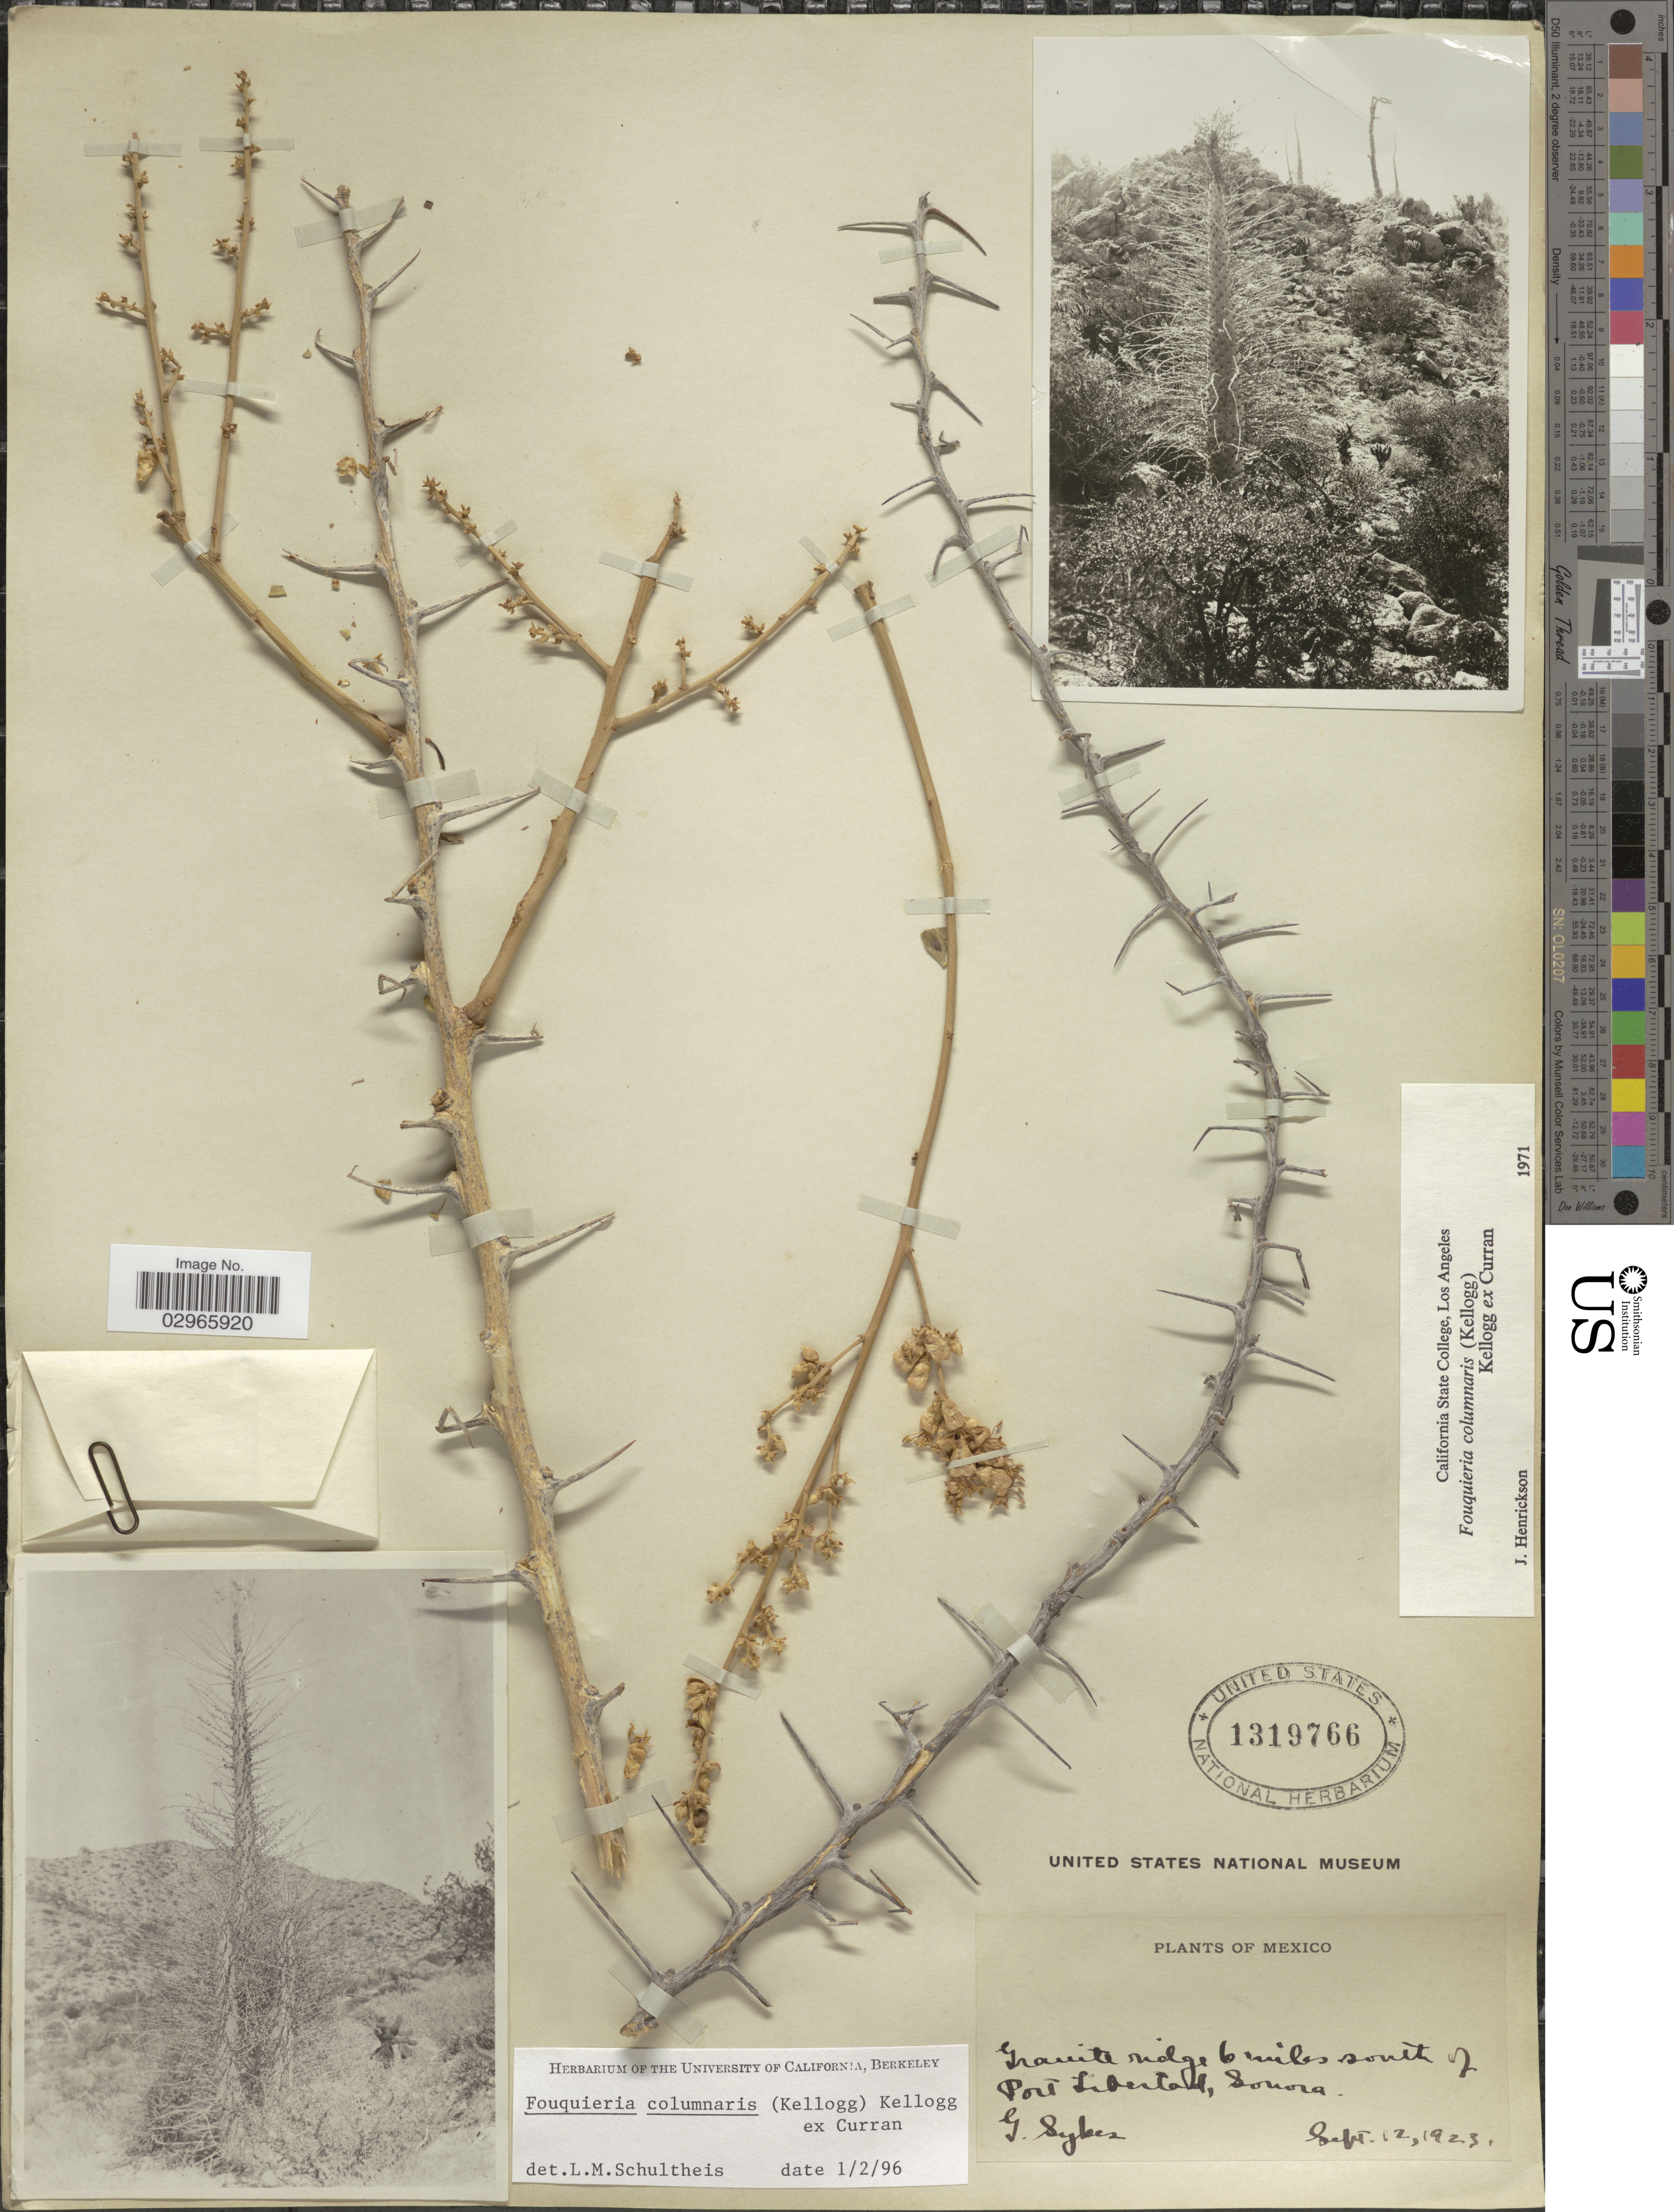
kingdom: Plantae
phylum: Tracheophyta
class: Magnoliopsida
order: Ericales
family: Fouquieriaceae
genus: Fouquieria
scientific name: Fouquieria columnaris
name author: Kellogg ex Curran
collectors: G. Sykes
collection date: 1923-09-12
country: Mexico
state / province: Sonora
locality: Granite ridge, 6 miles south of Port Libertad.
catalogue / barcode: US 1319766